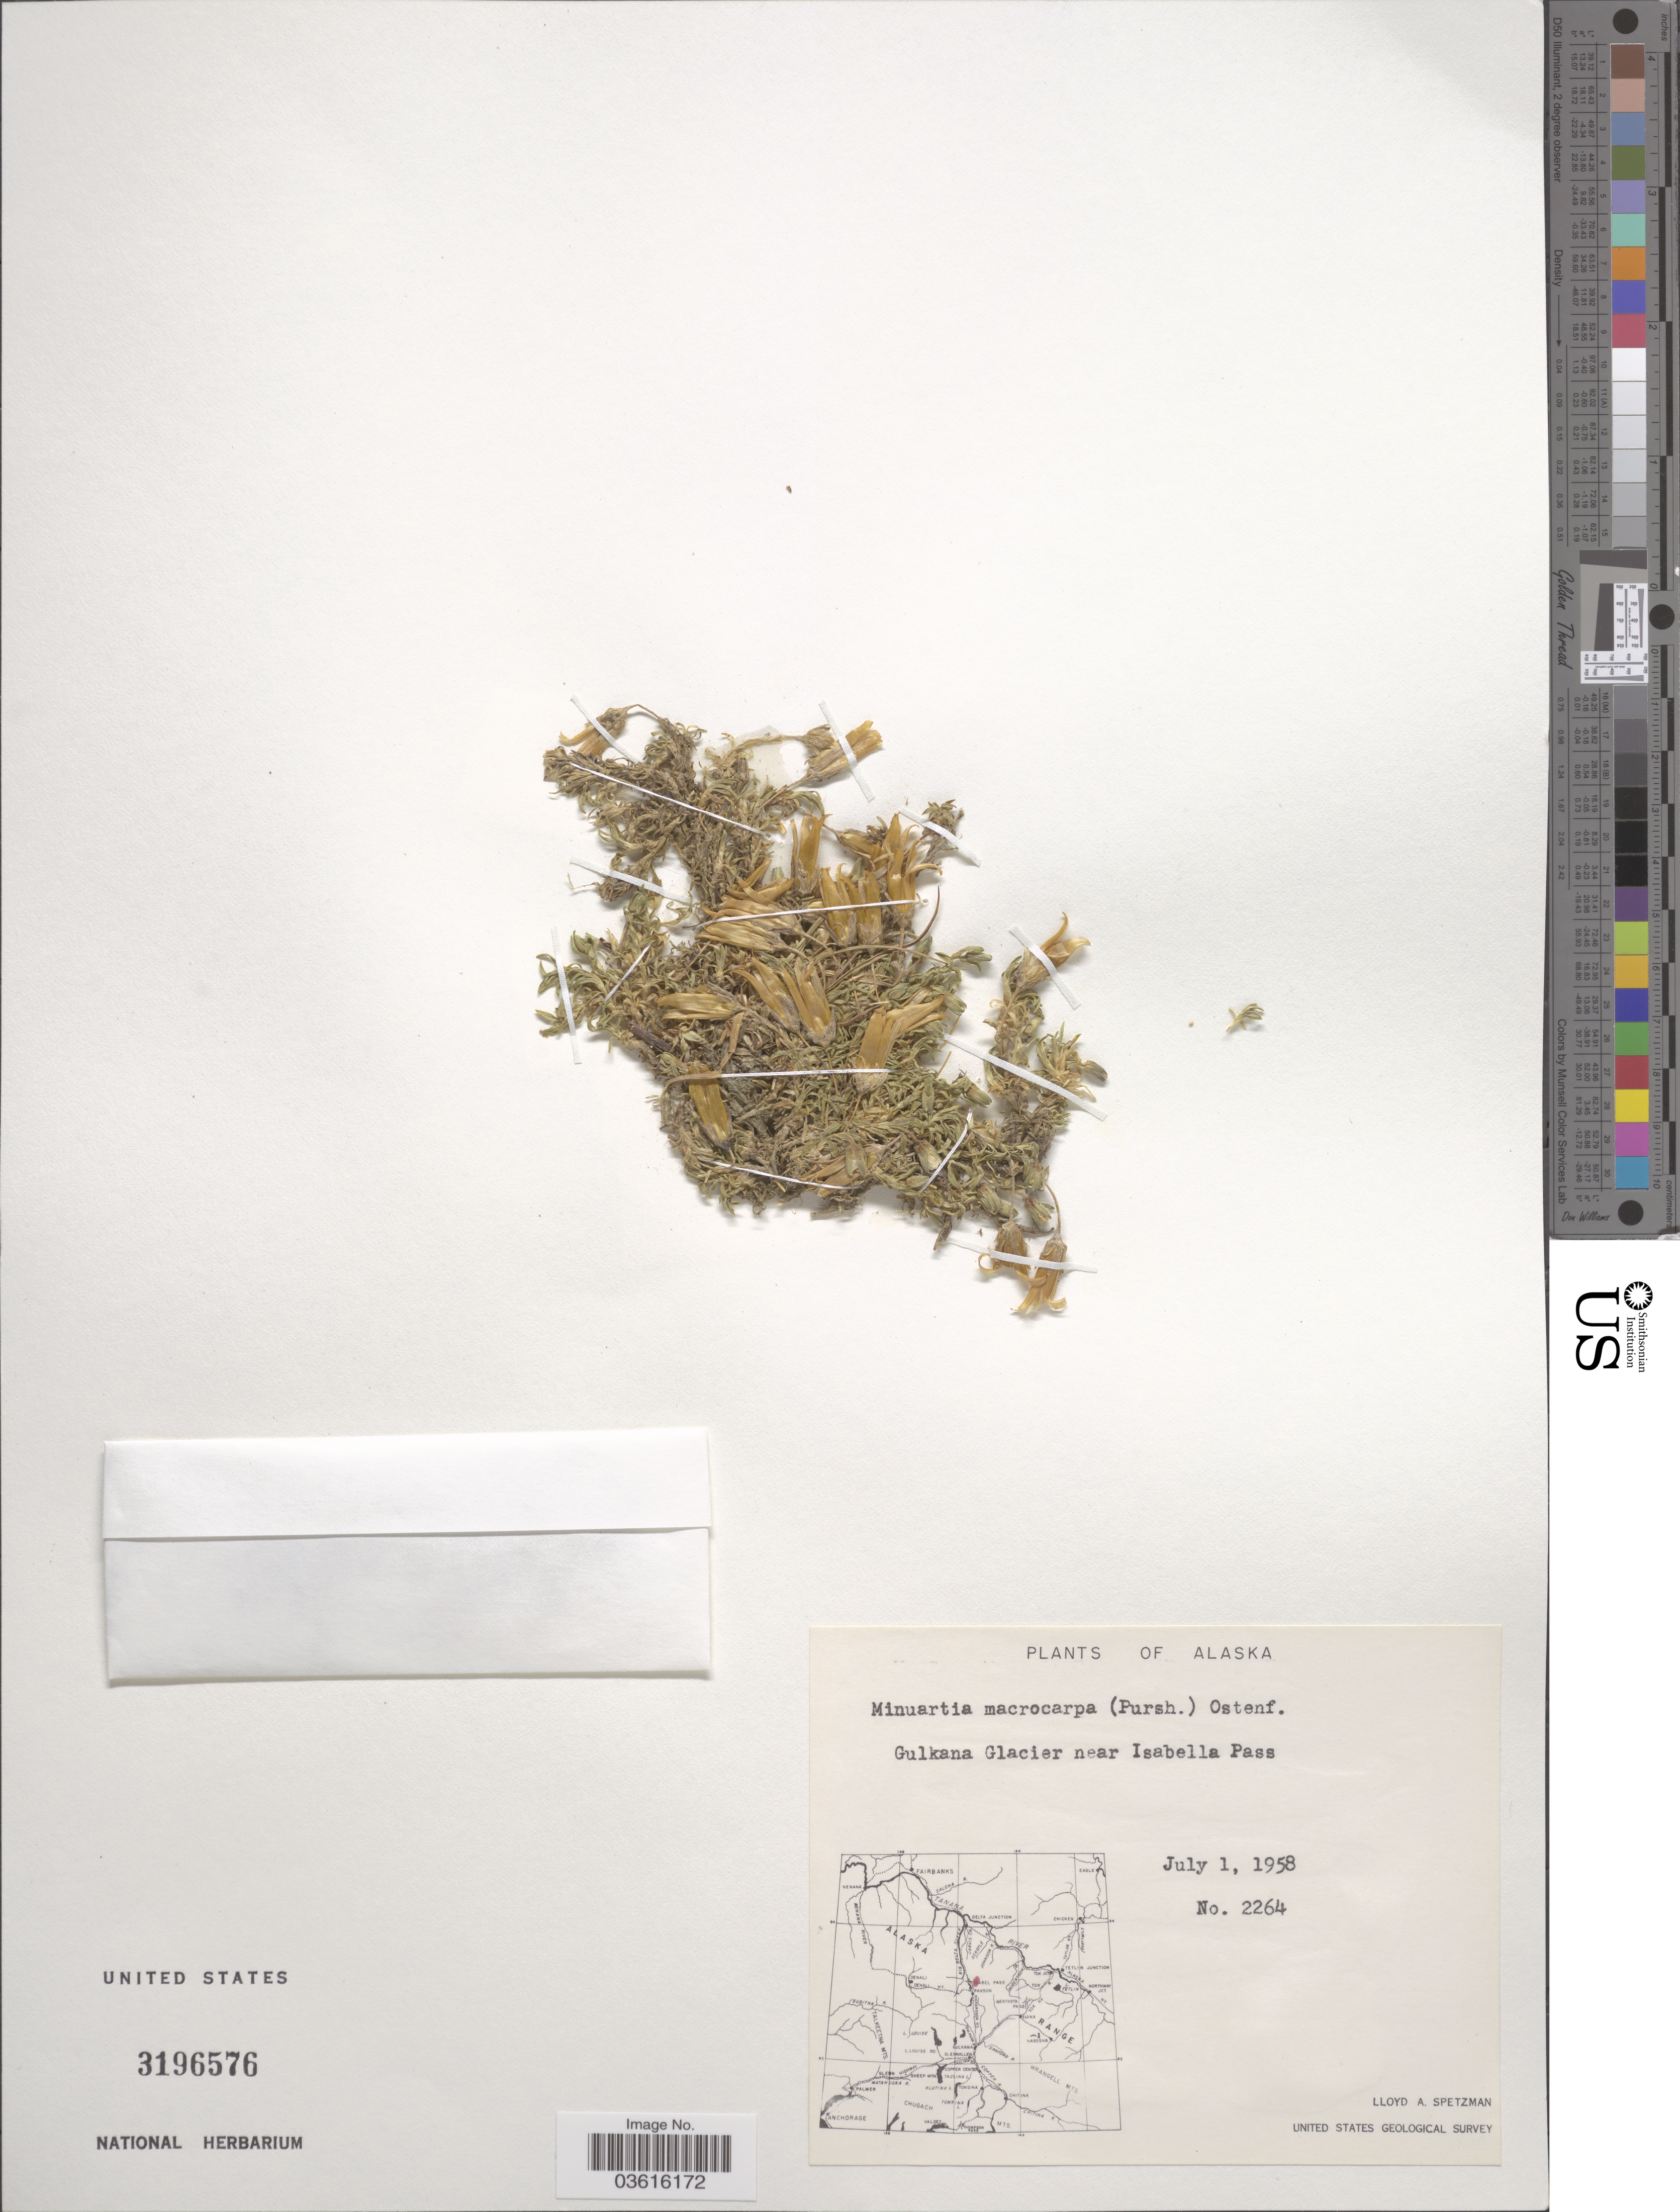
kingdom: Plantae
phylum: Tracheophyta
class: Magnoliopsida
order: Caryophyllales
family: Caryophyllaceae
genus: Pseudocherleria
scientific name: Pseudocherleria macrocarpa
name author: (Pursh) Dillenb. & Kadereit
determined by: U.S. National Herbarium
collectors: L. Spetzman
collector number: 2264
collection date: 1958-07-01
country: United States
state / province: Alaska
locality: Gulkana Glacier near Isabella Pass.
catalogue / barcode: US 3196576